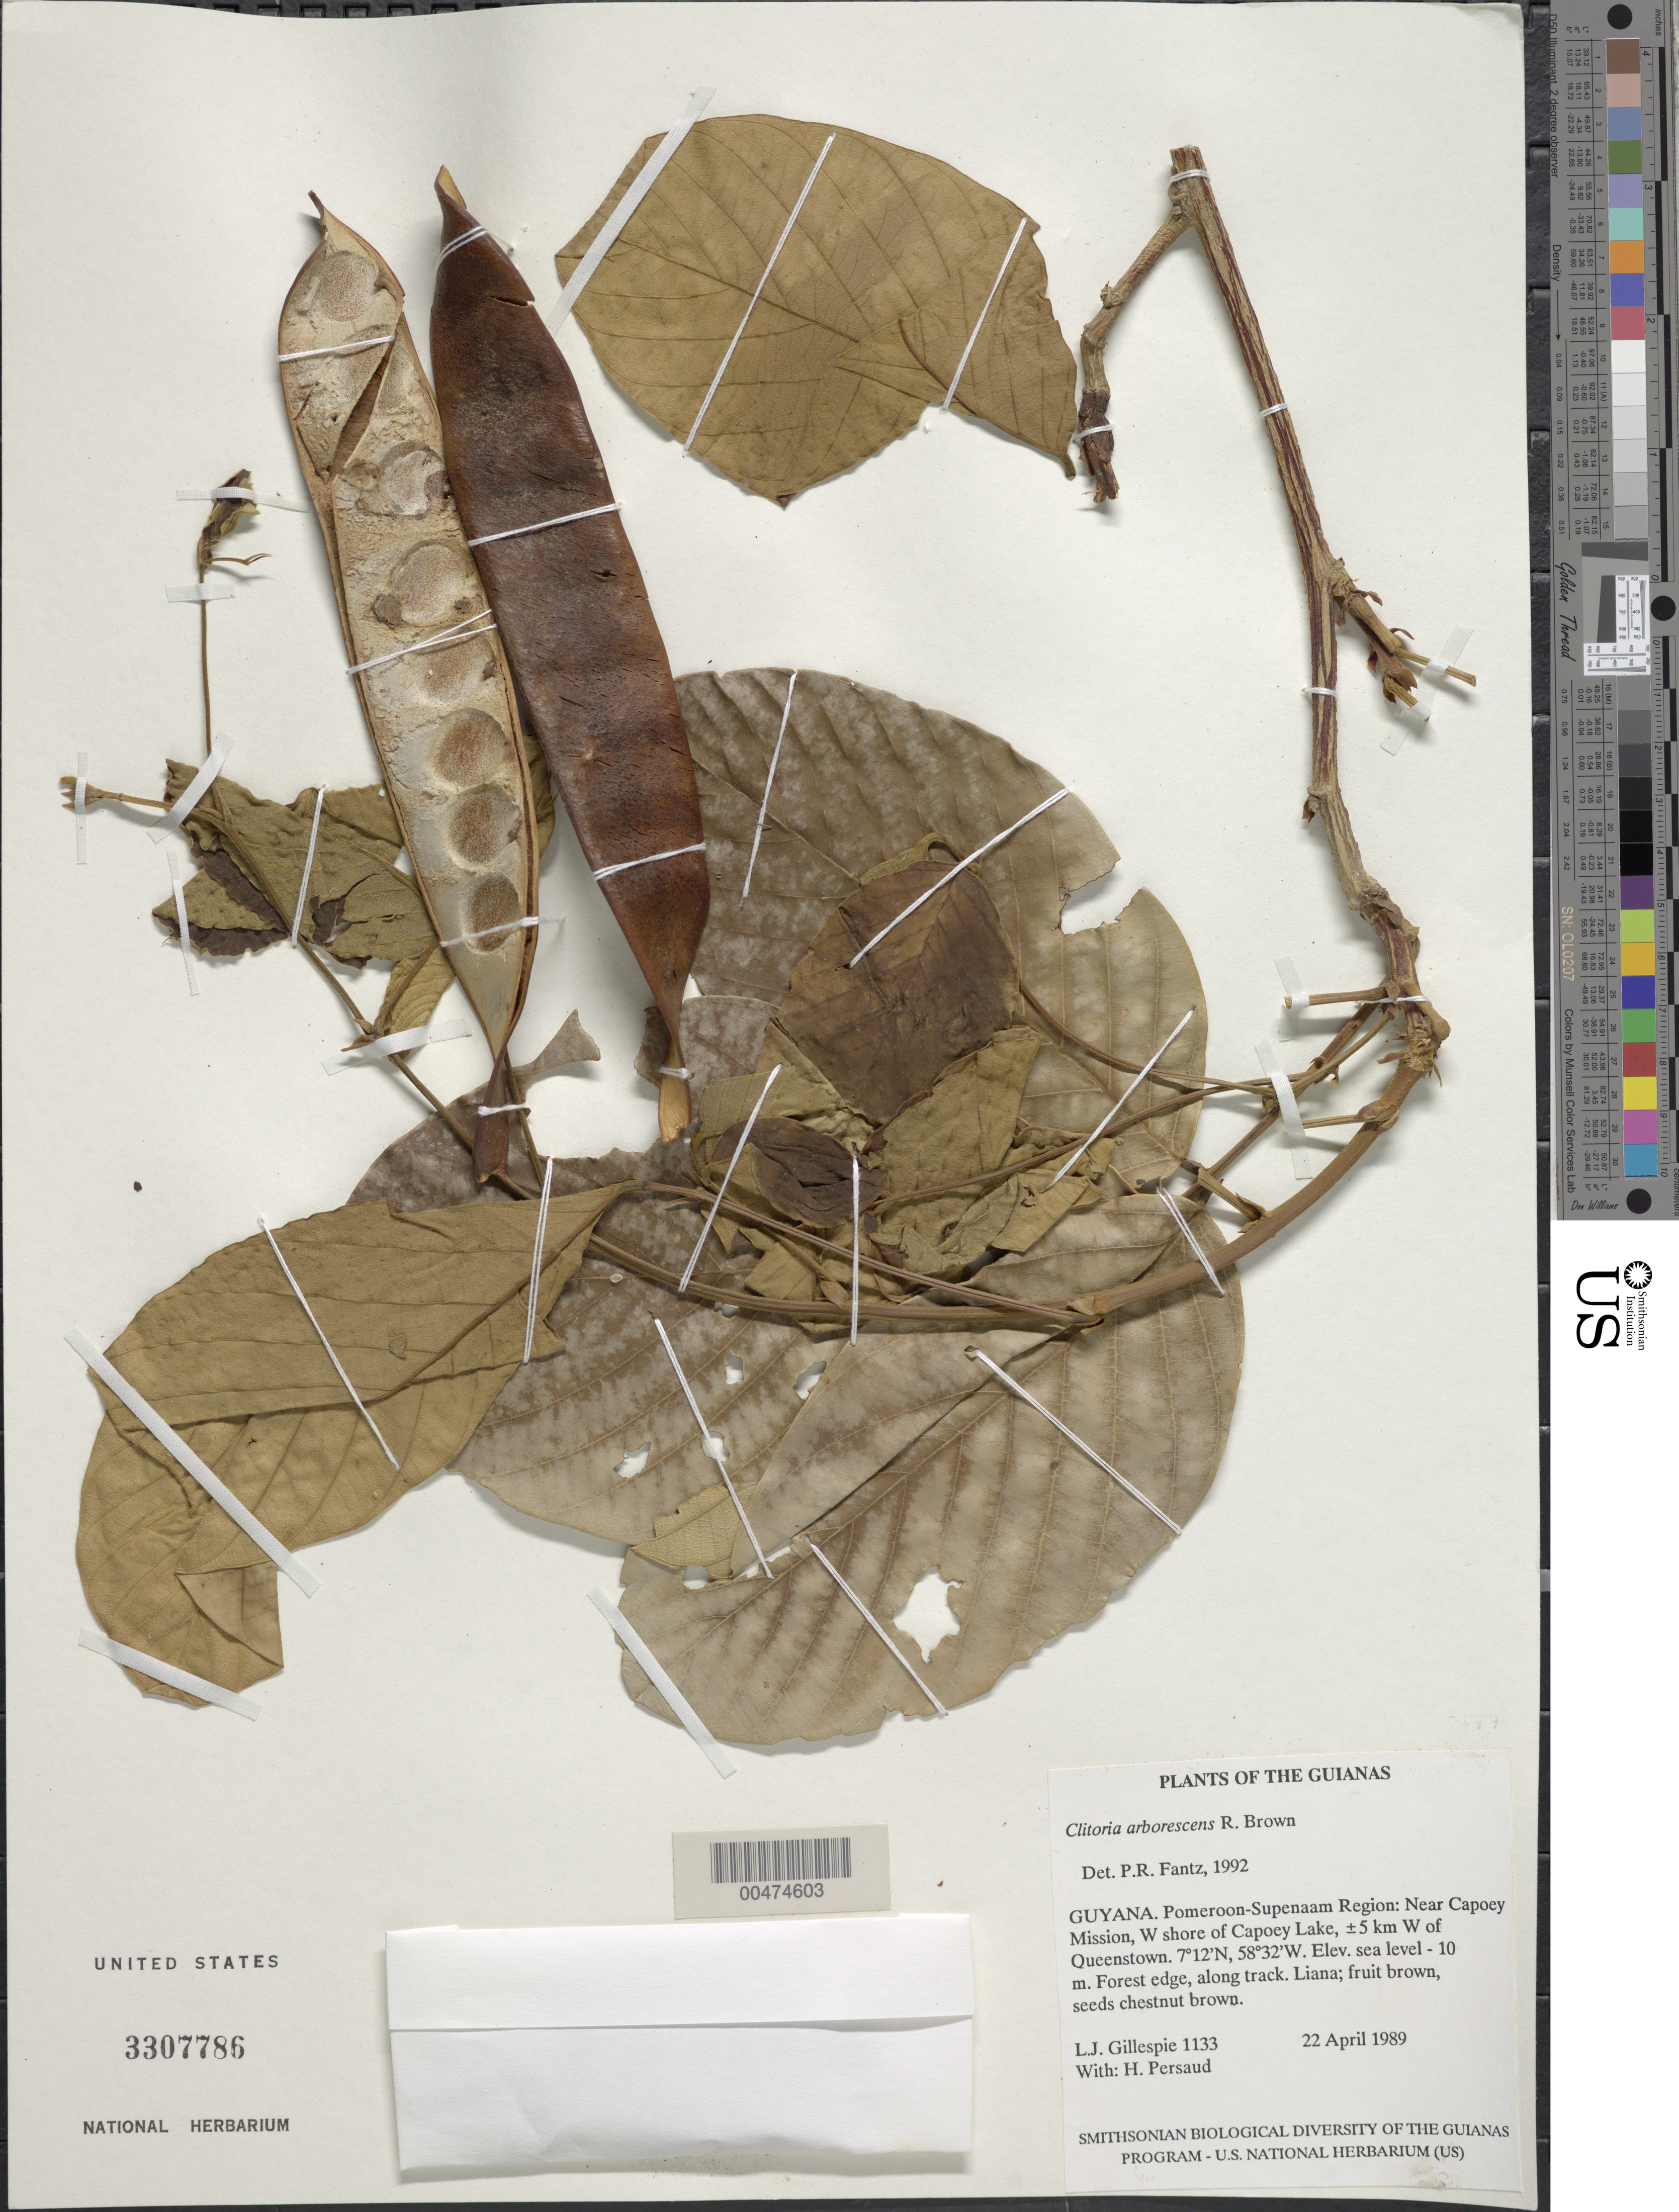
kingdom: Plantae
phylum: Tracheophyta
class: Magnoliopsida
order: Fabales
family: Fabaceae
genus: Clitoria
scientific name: Clitoria arborescens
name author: R. Br.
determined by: Fantz, P. R., (FLAS), University of Florida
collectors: L. J. Gillespie & H. Persaud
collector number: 1133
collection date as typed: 22 April 1989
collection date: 1989-04-22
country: Guyana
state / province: Pomeroon-Supenaam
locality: Capoey Mission, west shore of Capoey Lake, ±5 km W of Queenstown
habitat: Forest edge, along track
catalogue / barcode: US 3307786